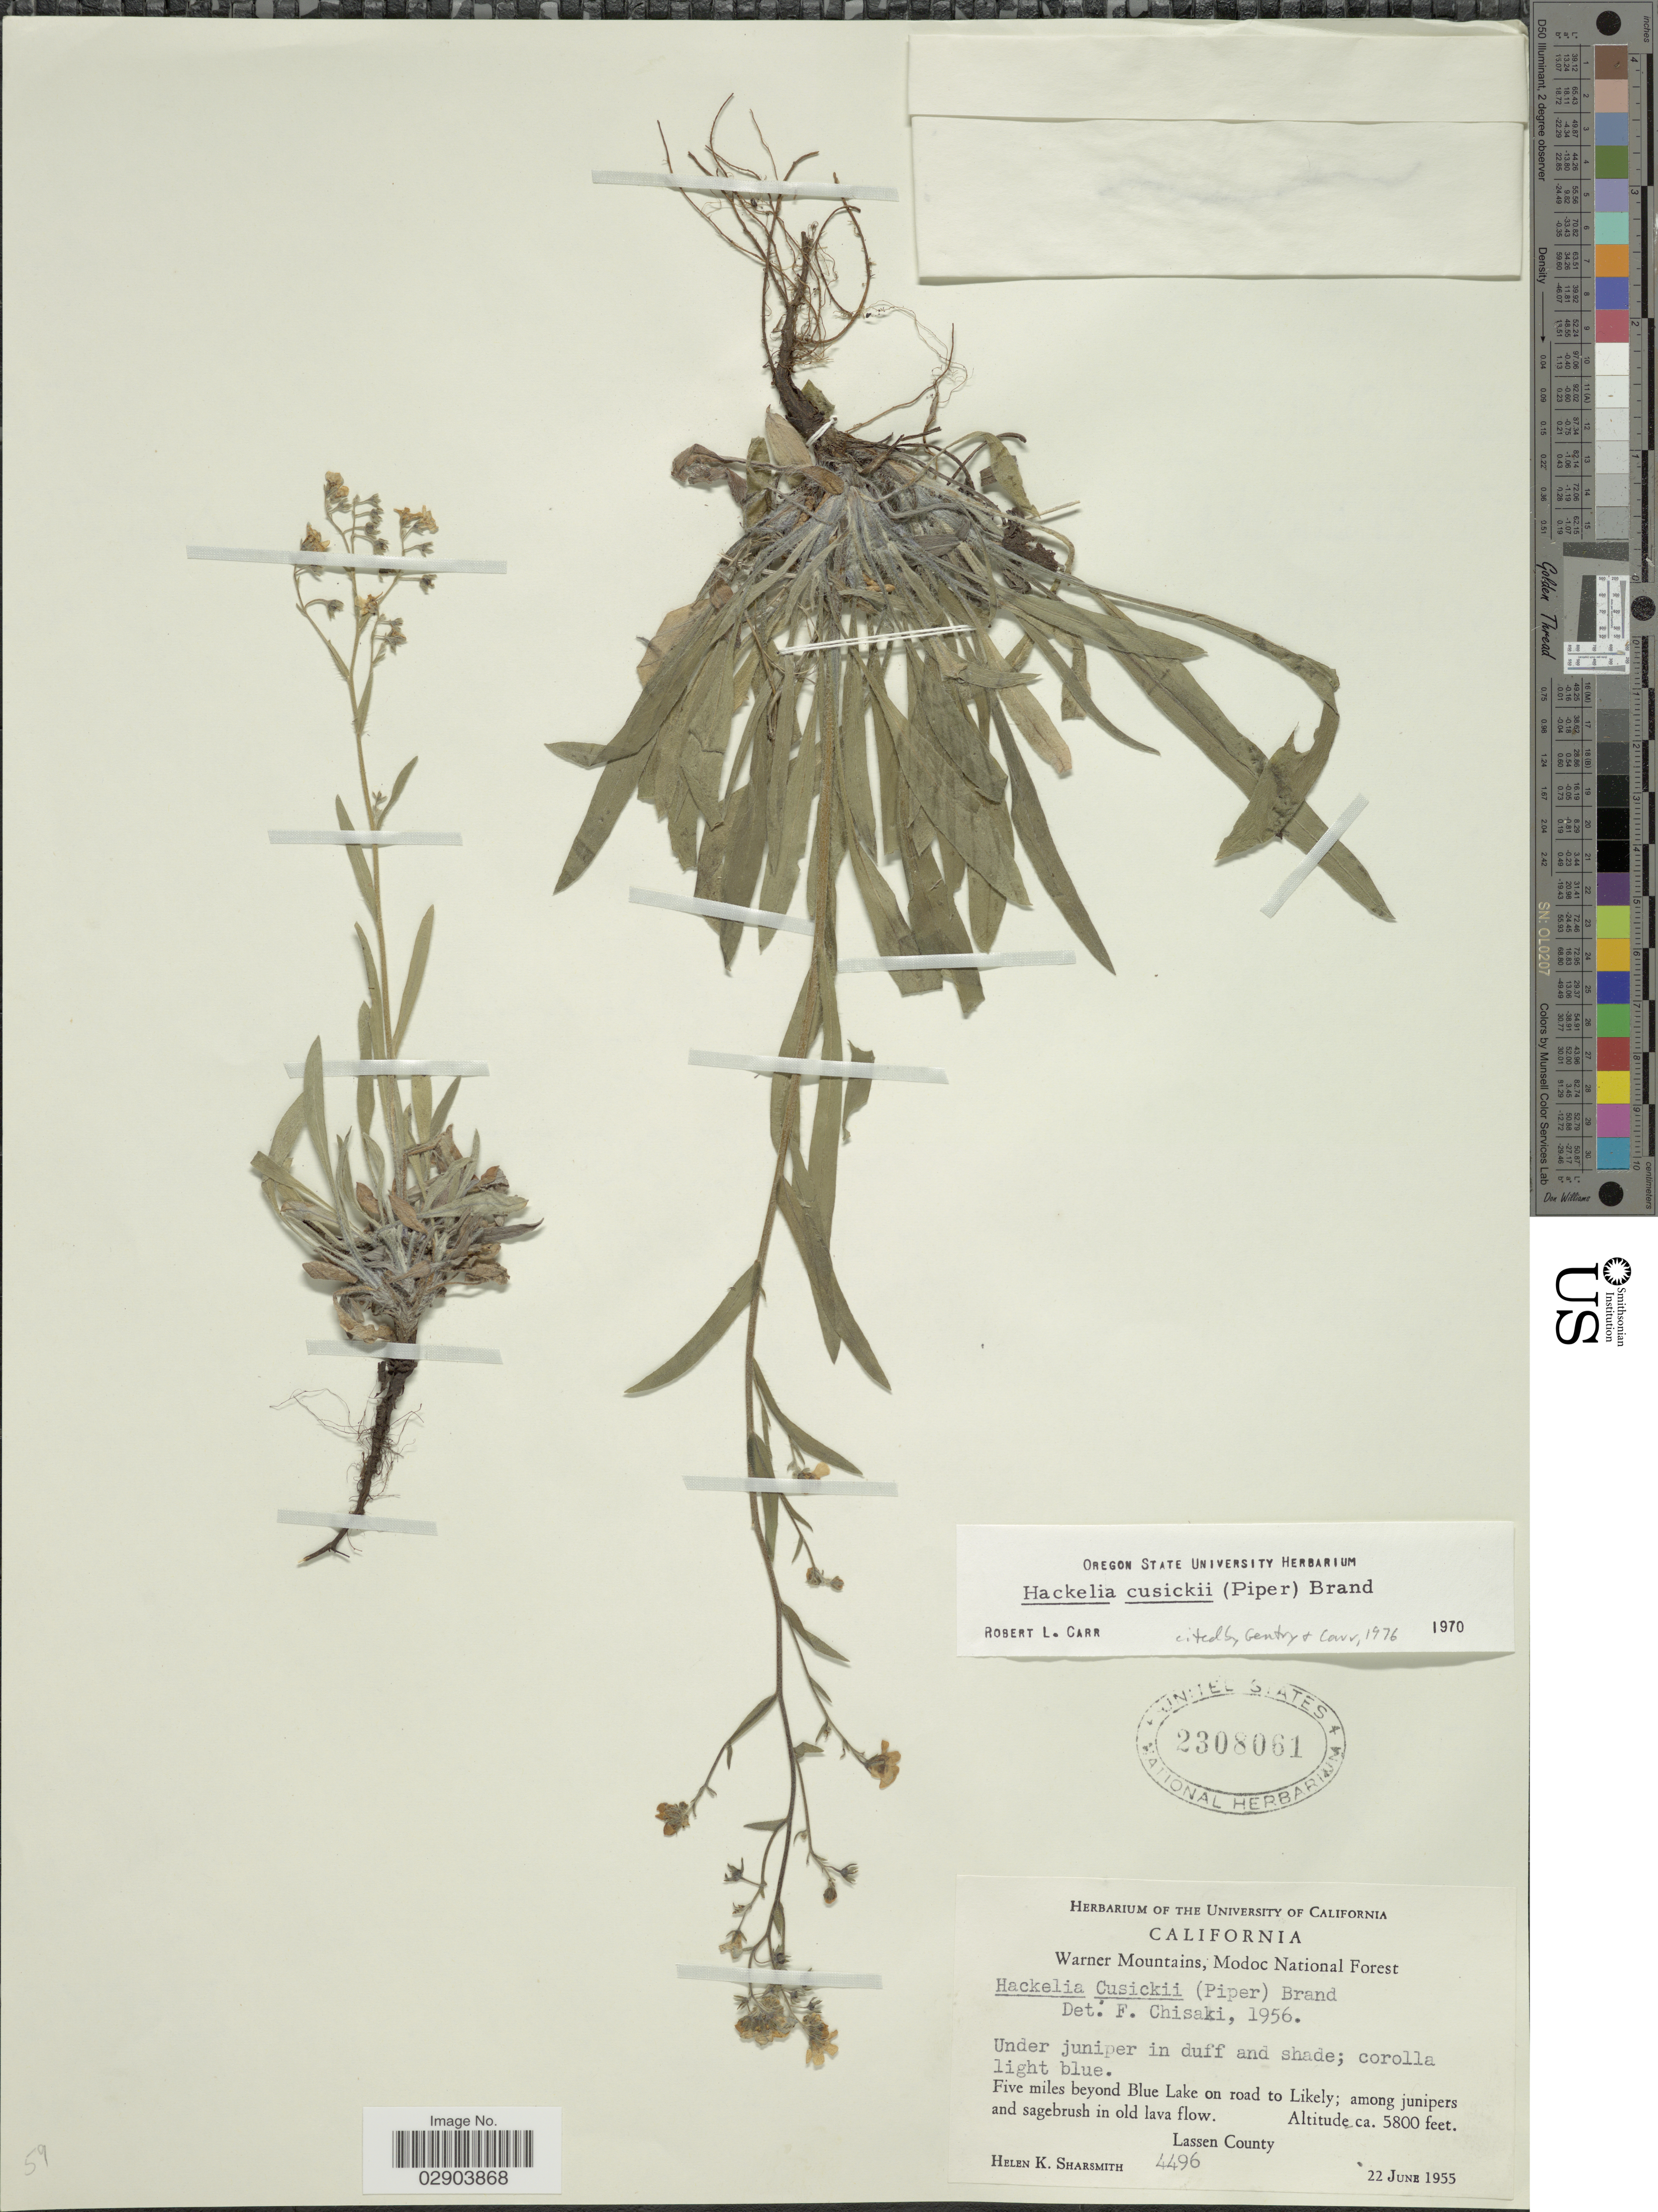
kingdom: Plantae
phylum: Tracheophyta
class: Magnoliopsida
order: Boraginales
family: Boraginaceae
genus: Hackelia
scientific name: Hackelia cusickii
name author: (Piper) Brand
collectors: H. Sharsmith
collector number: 4496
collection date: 1955-06-22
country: United States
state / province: California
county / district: Lassen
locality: Warner Mountains, Modoc National Forest, Five Miles beyond Blue Lake on road to Likely, among junipers and sagebrush in old lava flow, Lassen County.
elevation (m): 1768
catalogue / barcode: US 2308061